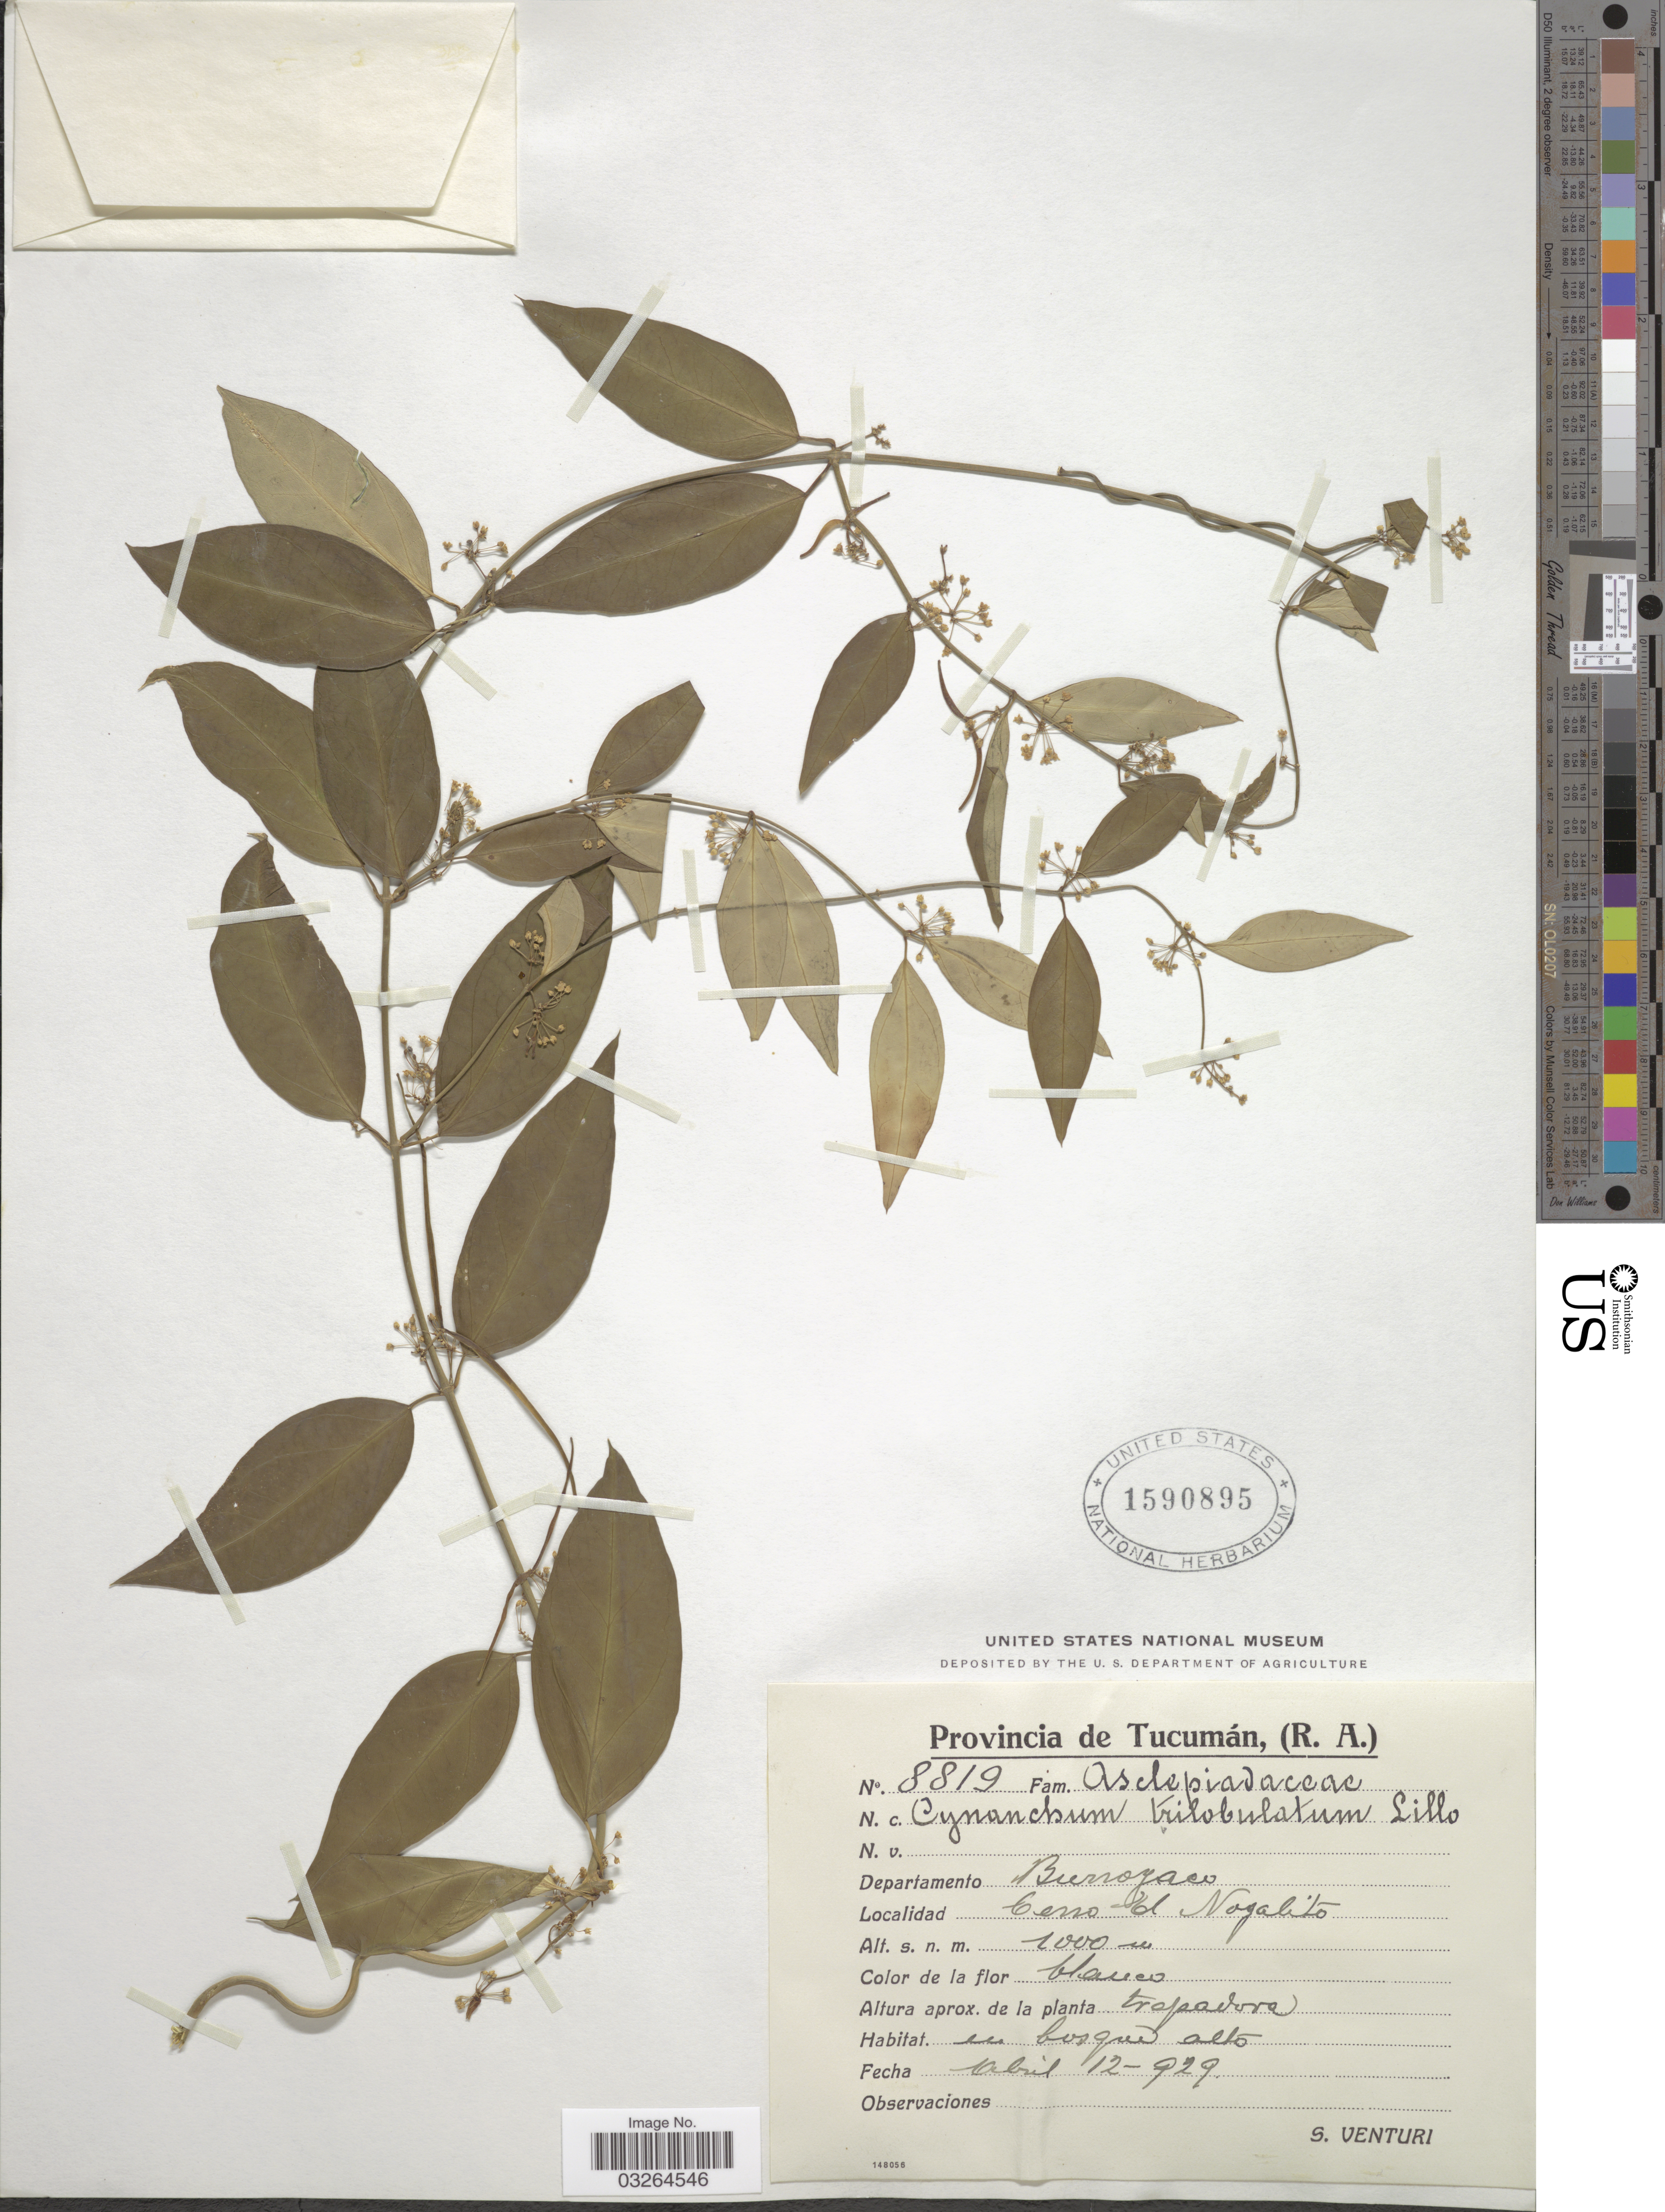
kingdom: Plantae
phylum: Tracheophyta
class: Magnoliopsida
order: Gentianales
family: Apocynaceae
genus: Cynanchum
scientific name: Cynanchum trilobulatum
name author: Lillo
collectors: S. Venturi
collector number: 8819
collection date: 1929-04-12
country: Argentina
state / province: Tucuman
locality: (R. A.), Departamento Burruyacu. Cerro El Nogalito.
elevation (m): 1000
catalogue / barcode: US 1590895